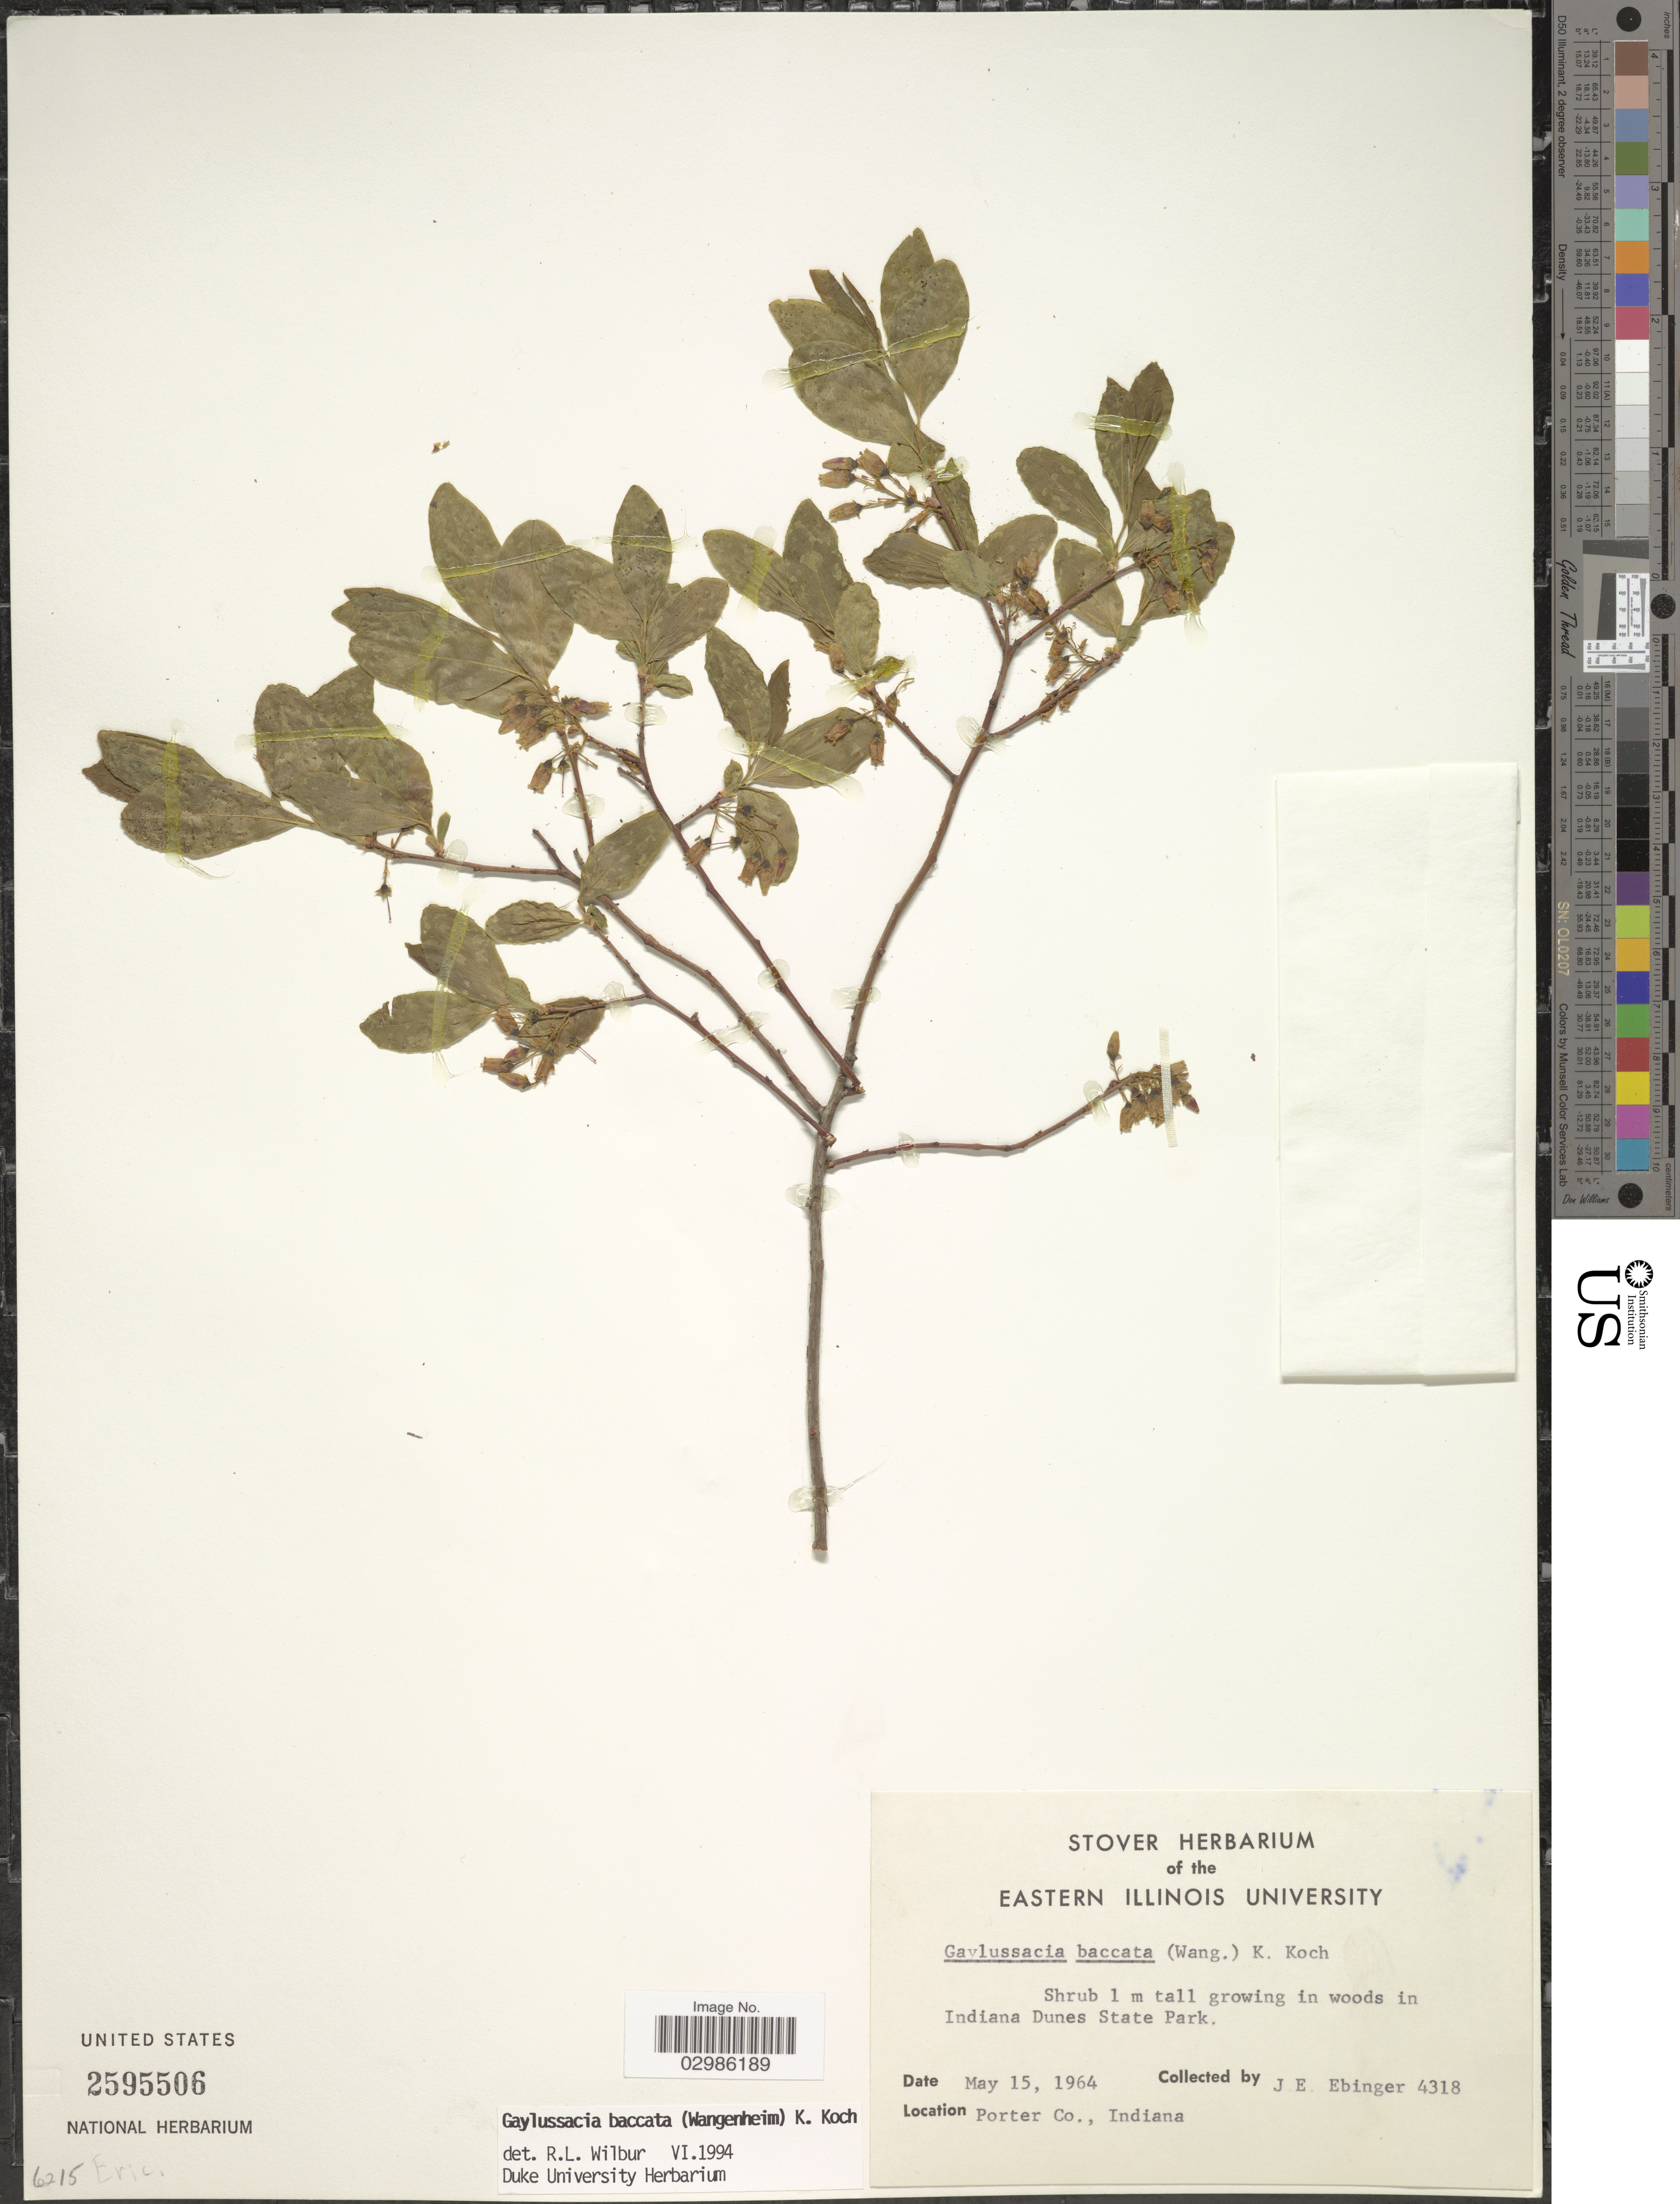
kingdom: Plantae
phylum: Tracheophyta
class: Magnoliopsida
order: Ericales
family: Ericaceae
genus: Gaylussacia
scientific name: Gaylussacia baccata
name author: (Wangenh.) K. Koch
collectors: J. Ebinger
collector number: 4318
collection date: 1964-05-15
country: United States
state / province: Indiana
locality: In woods in Indiana Dunes State Park. Porter Co.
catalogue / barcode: US 2595506